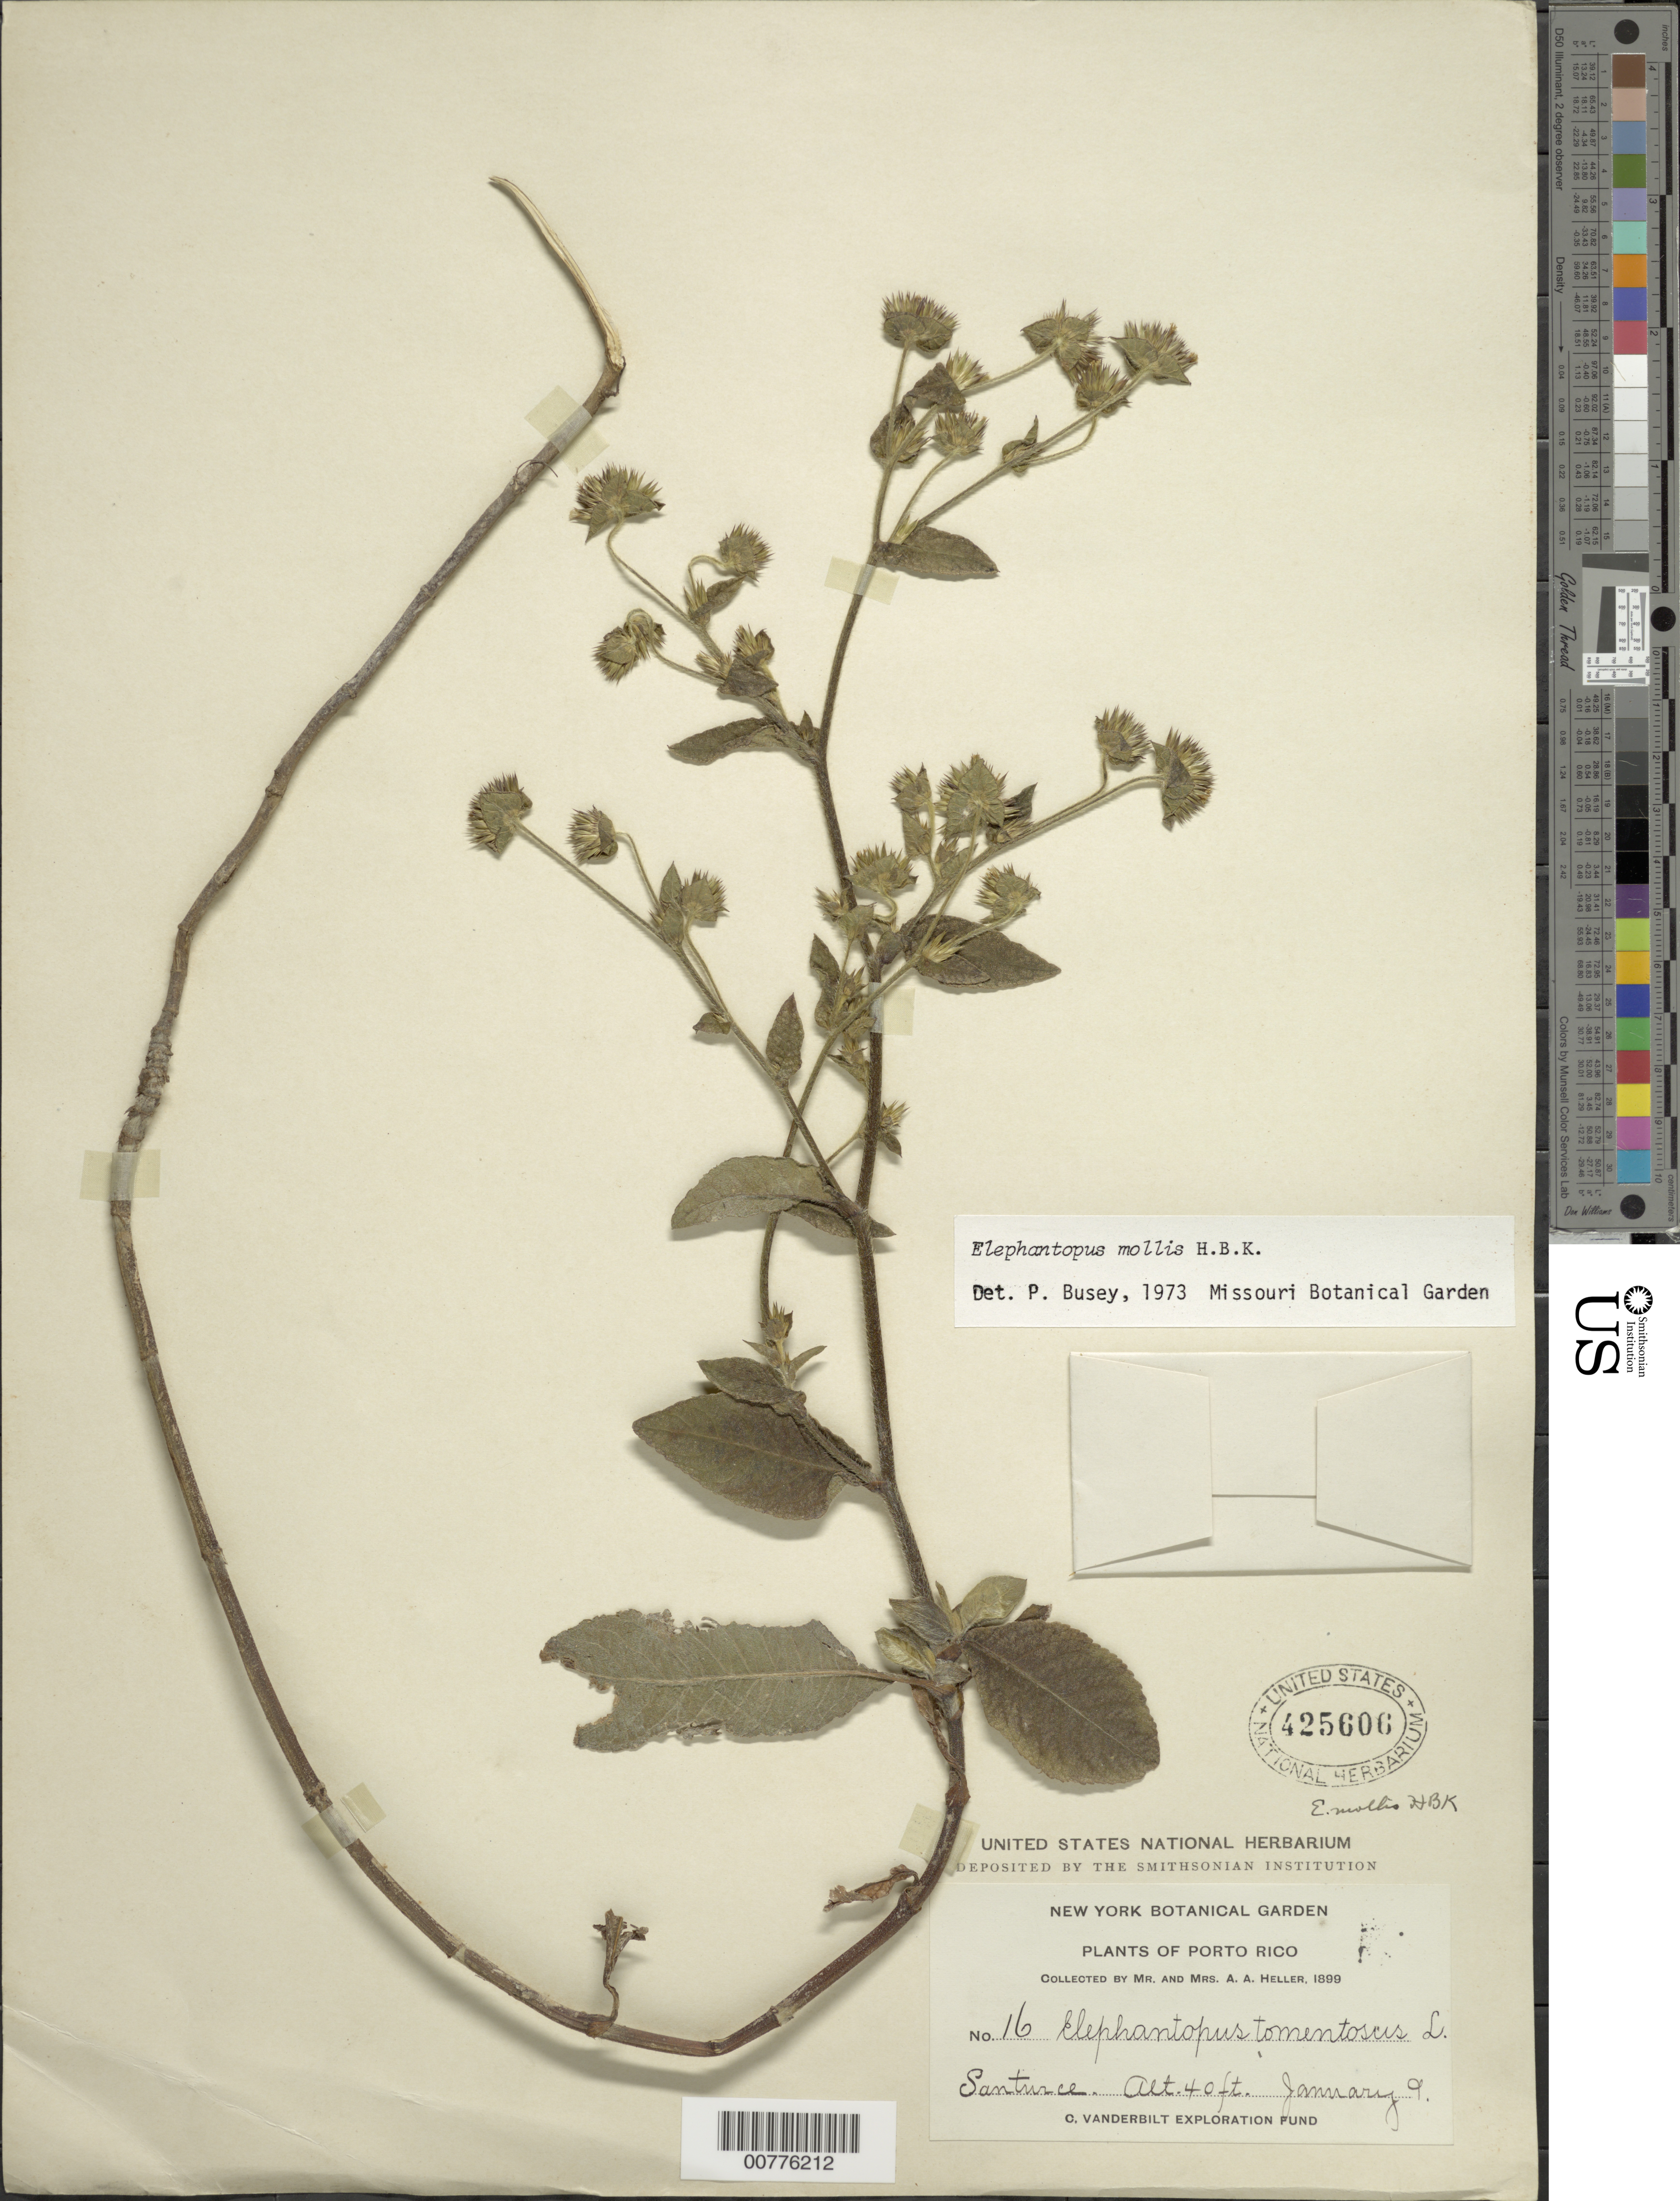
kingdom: Plantae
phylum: Tracheophyta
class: Magnoliopsida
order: Asterales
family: Asteraceae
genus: Elephantopus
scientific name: Elephantopus mollis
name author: Kunth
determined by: Busey, P.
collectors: A. A. Heller & E. G. Heller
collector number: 16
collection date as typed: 09 Jan 1899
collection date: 1899-01-09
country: Puerto Rico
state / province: San Juan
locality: Santurce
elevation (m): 12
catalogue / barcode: US 425606